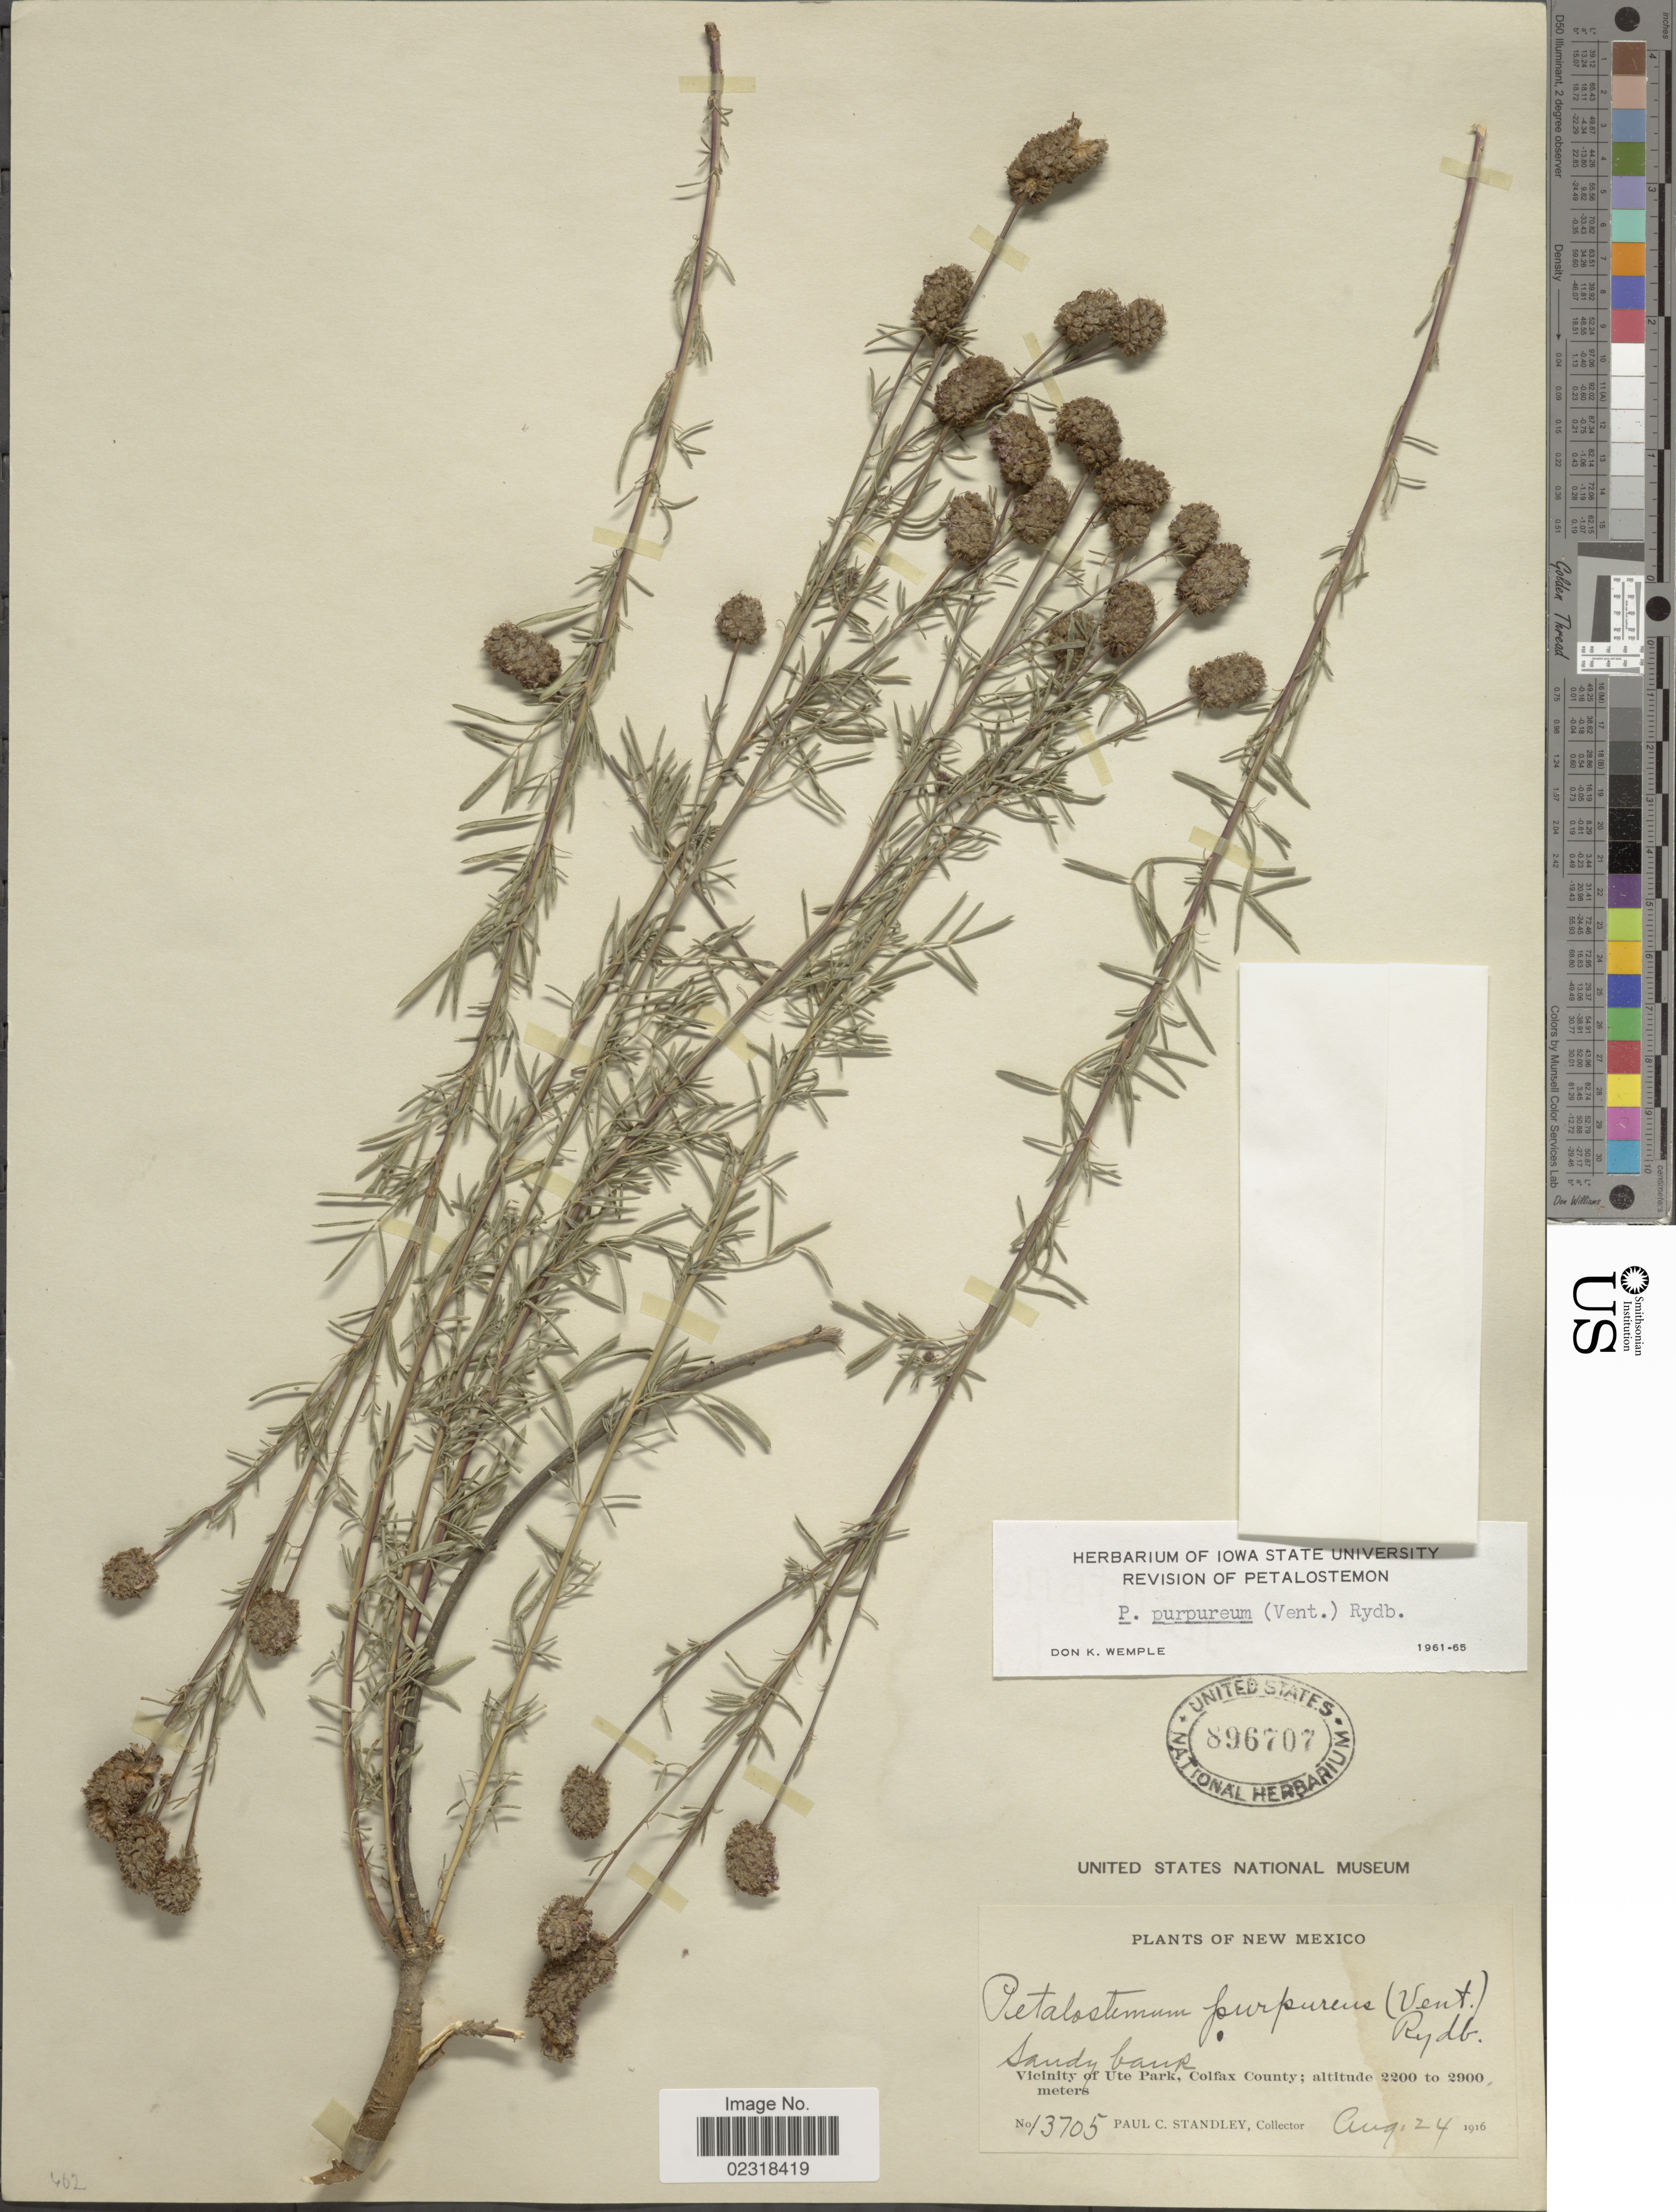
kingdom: Plantae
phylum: Tracheophyta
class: Magnoliopsida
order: Fabales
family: Fabaceae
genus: Dalea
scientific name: Dalea purpurea var. purpurea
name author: Vent.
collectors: P. C. Standley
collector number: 13705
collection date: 1916-08-24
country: United States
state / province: New Mexico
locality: Vicinity of Ute Park, Colfax County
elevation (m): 2200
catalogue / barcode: US 896707